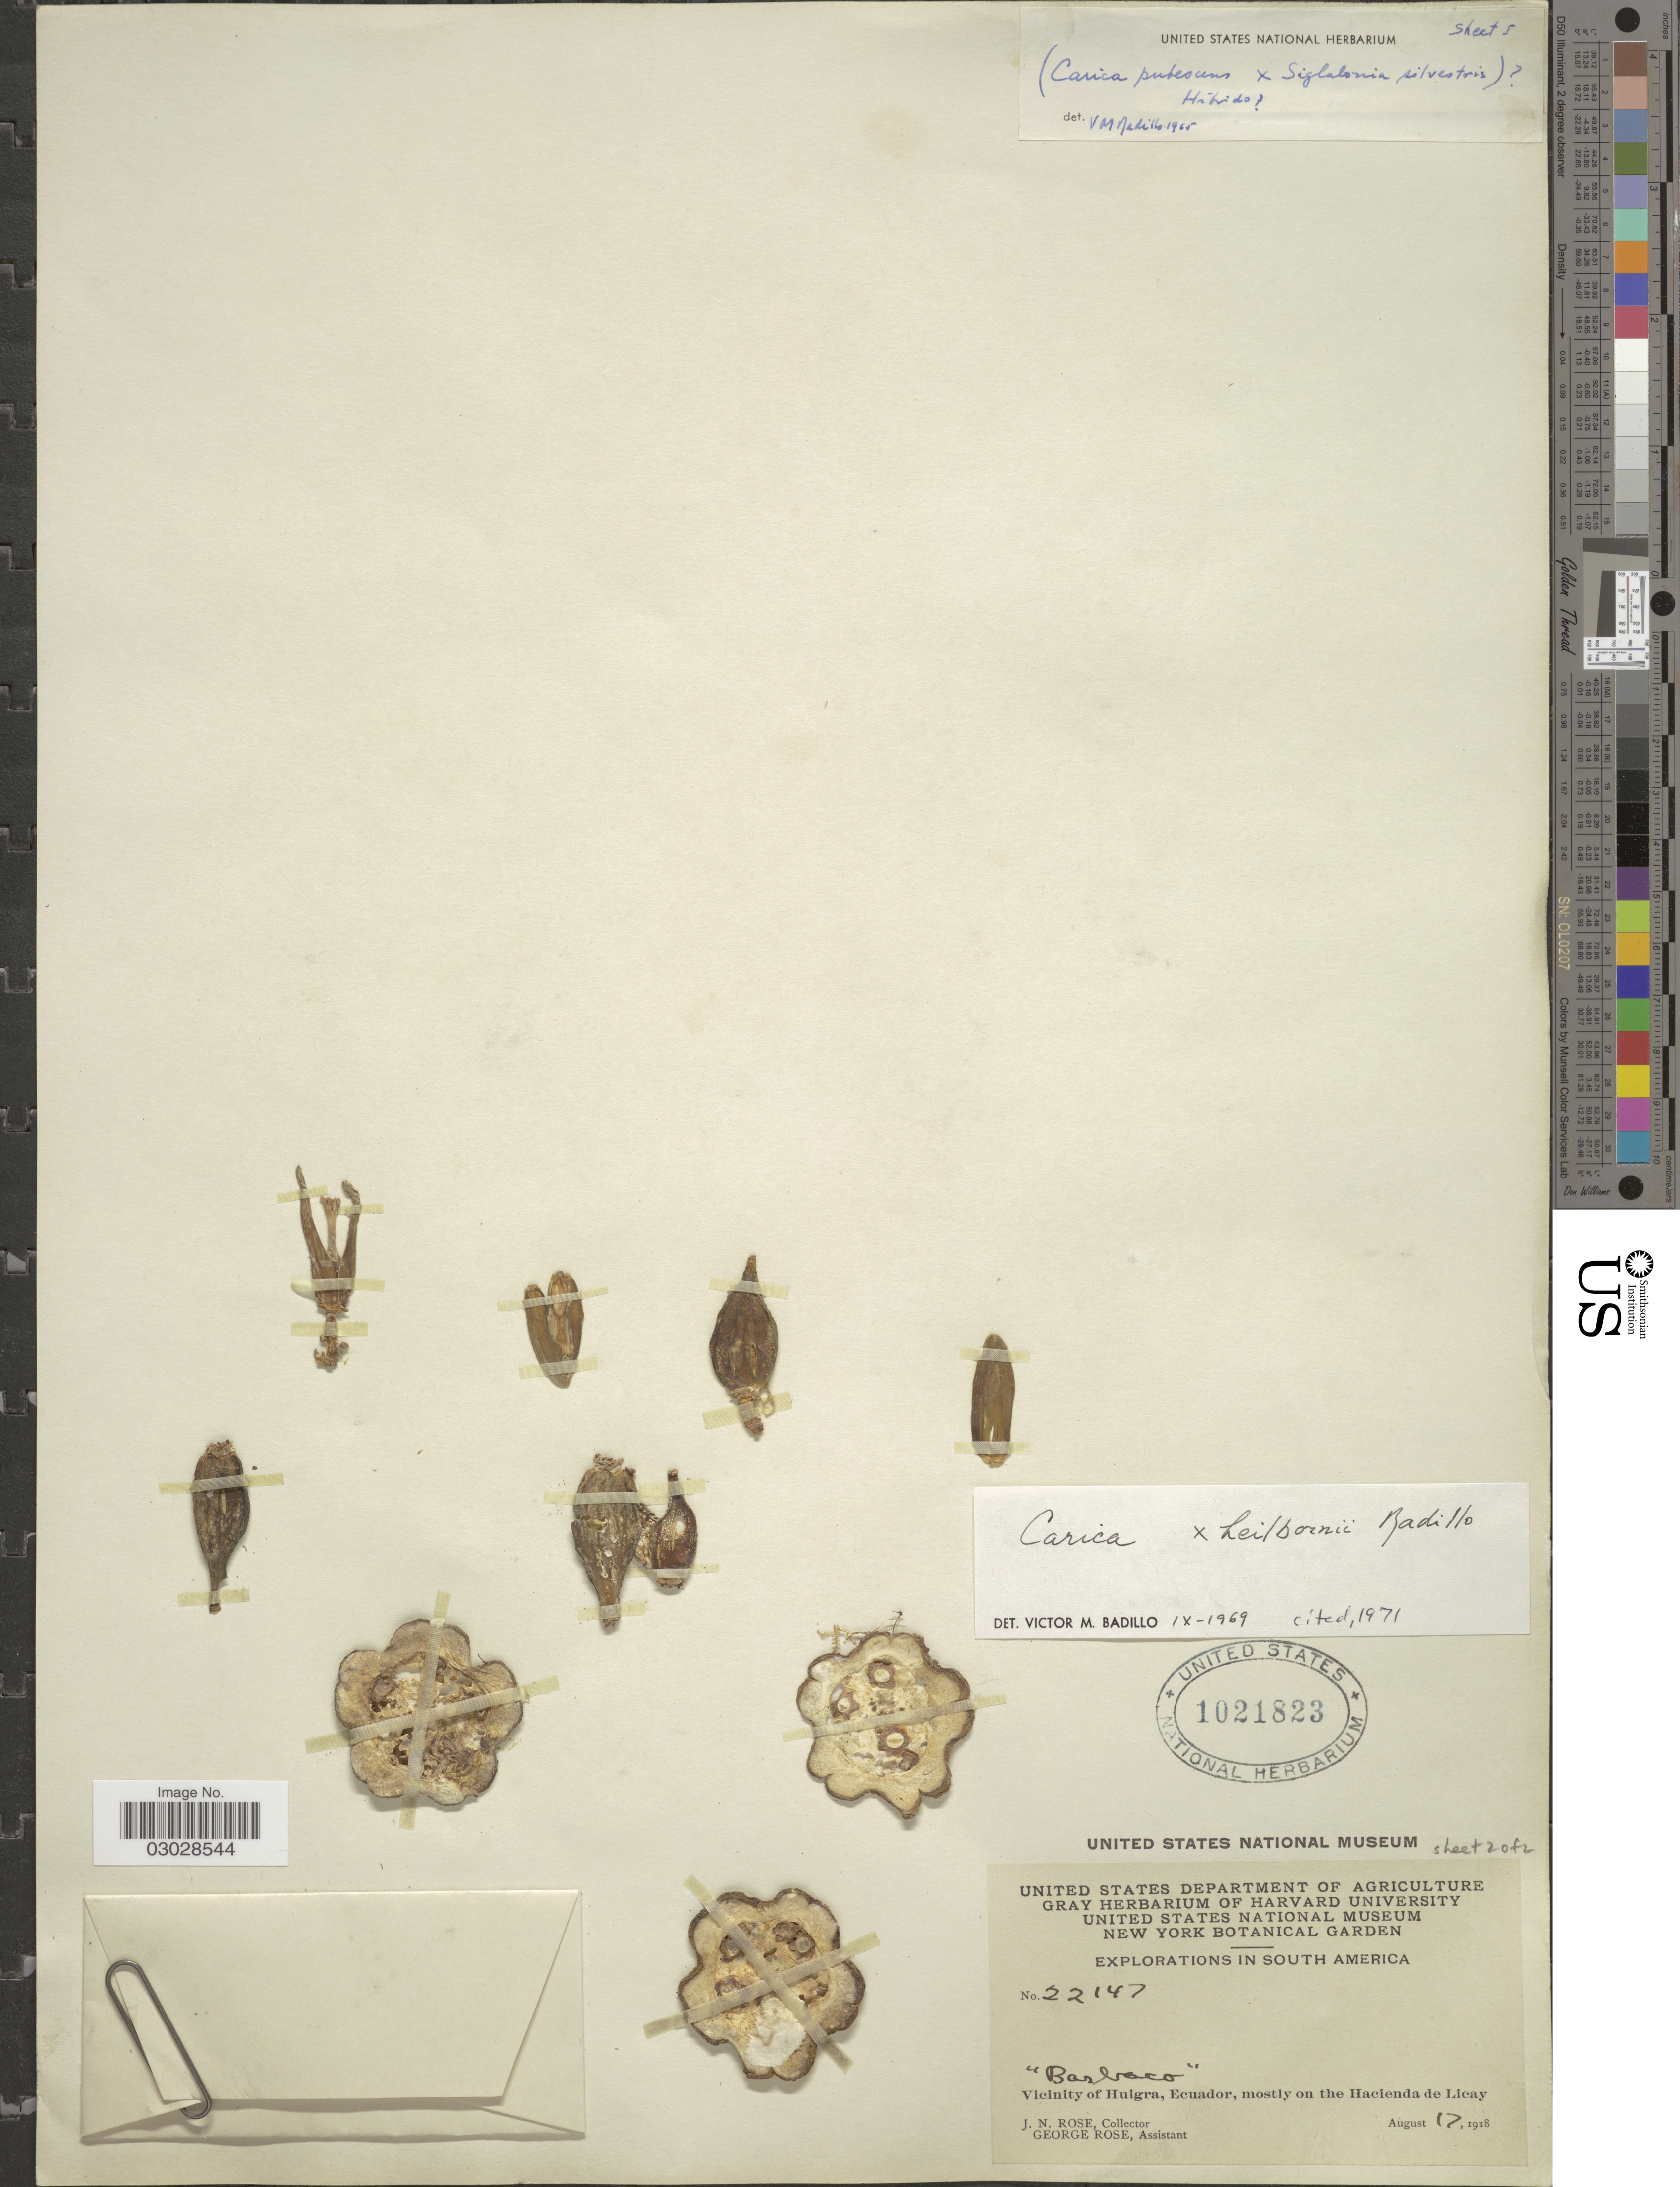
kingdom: Plantae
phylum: Tracheophyta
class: Magnoliopsida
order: Brassicales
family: Caricaceae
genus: Vasconcellea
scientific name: Vasconcellea x pentagona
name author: (Heilborn) Mabb.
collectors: J. N. Rose & G. Rose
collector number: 22147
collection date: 1918-08-17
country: Ecuador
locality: Vicinity of Huigra, mostly on the Hacienda de Licay.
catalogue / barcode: US 1021823